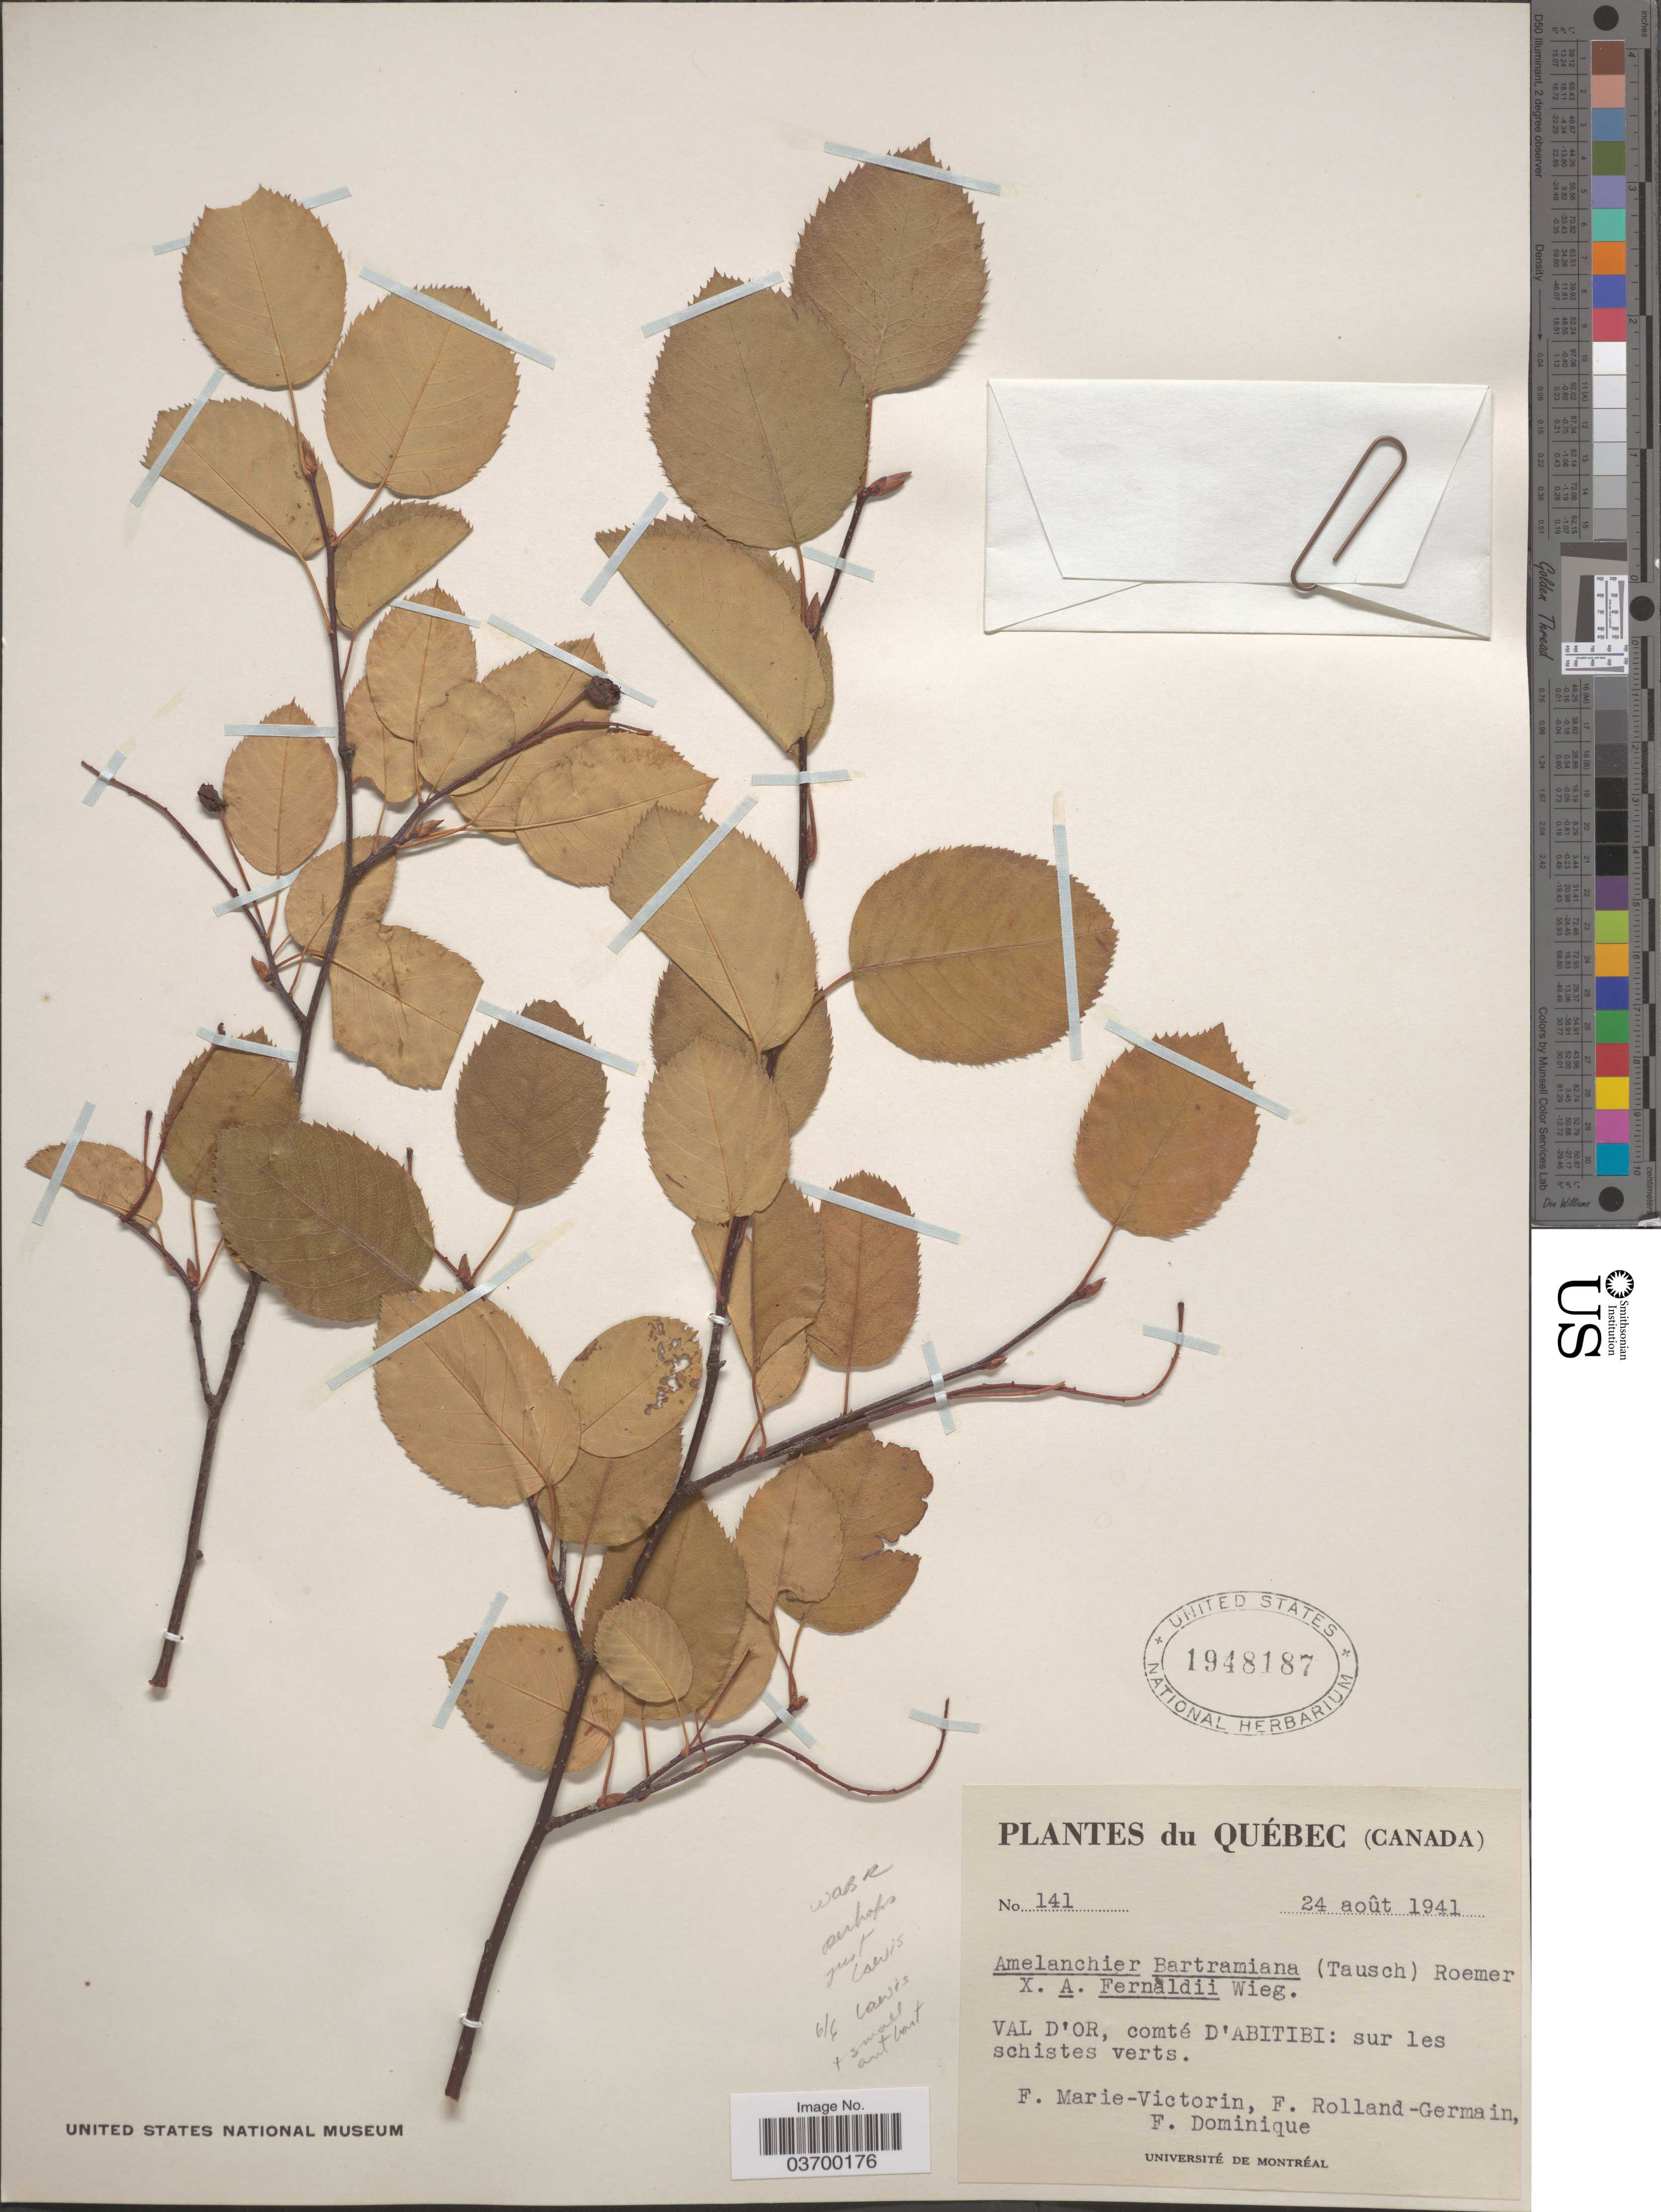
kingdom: Plantae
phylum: Tracheophyta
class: Magnoliopsida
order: Rosales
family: Rosaceae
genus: Amelanchier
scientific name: Amelanchier bartramiana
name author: (Tausch) M. Roem.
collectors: F. Marie-Victorin, Rolland-Germain & F. Dominique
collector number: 141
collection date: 1941-08-24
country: Canada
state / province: Quebec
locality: Val D'Or, comté D'Abitibi: sur les schistes verts.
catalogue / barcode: US 1948187